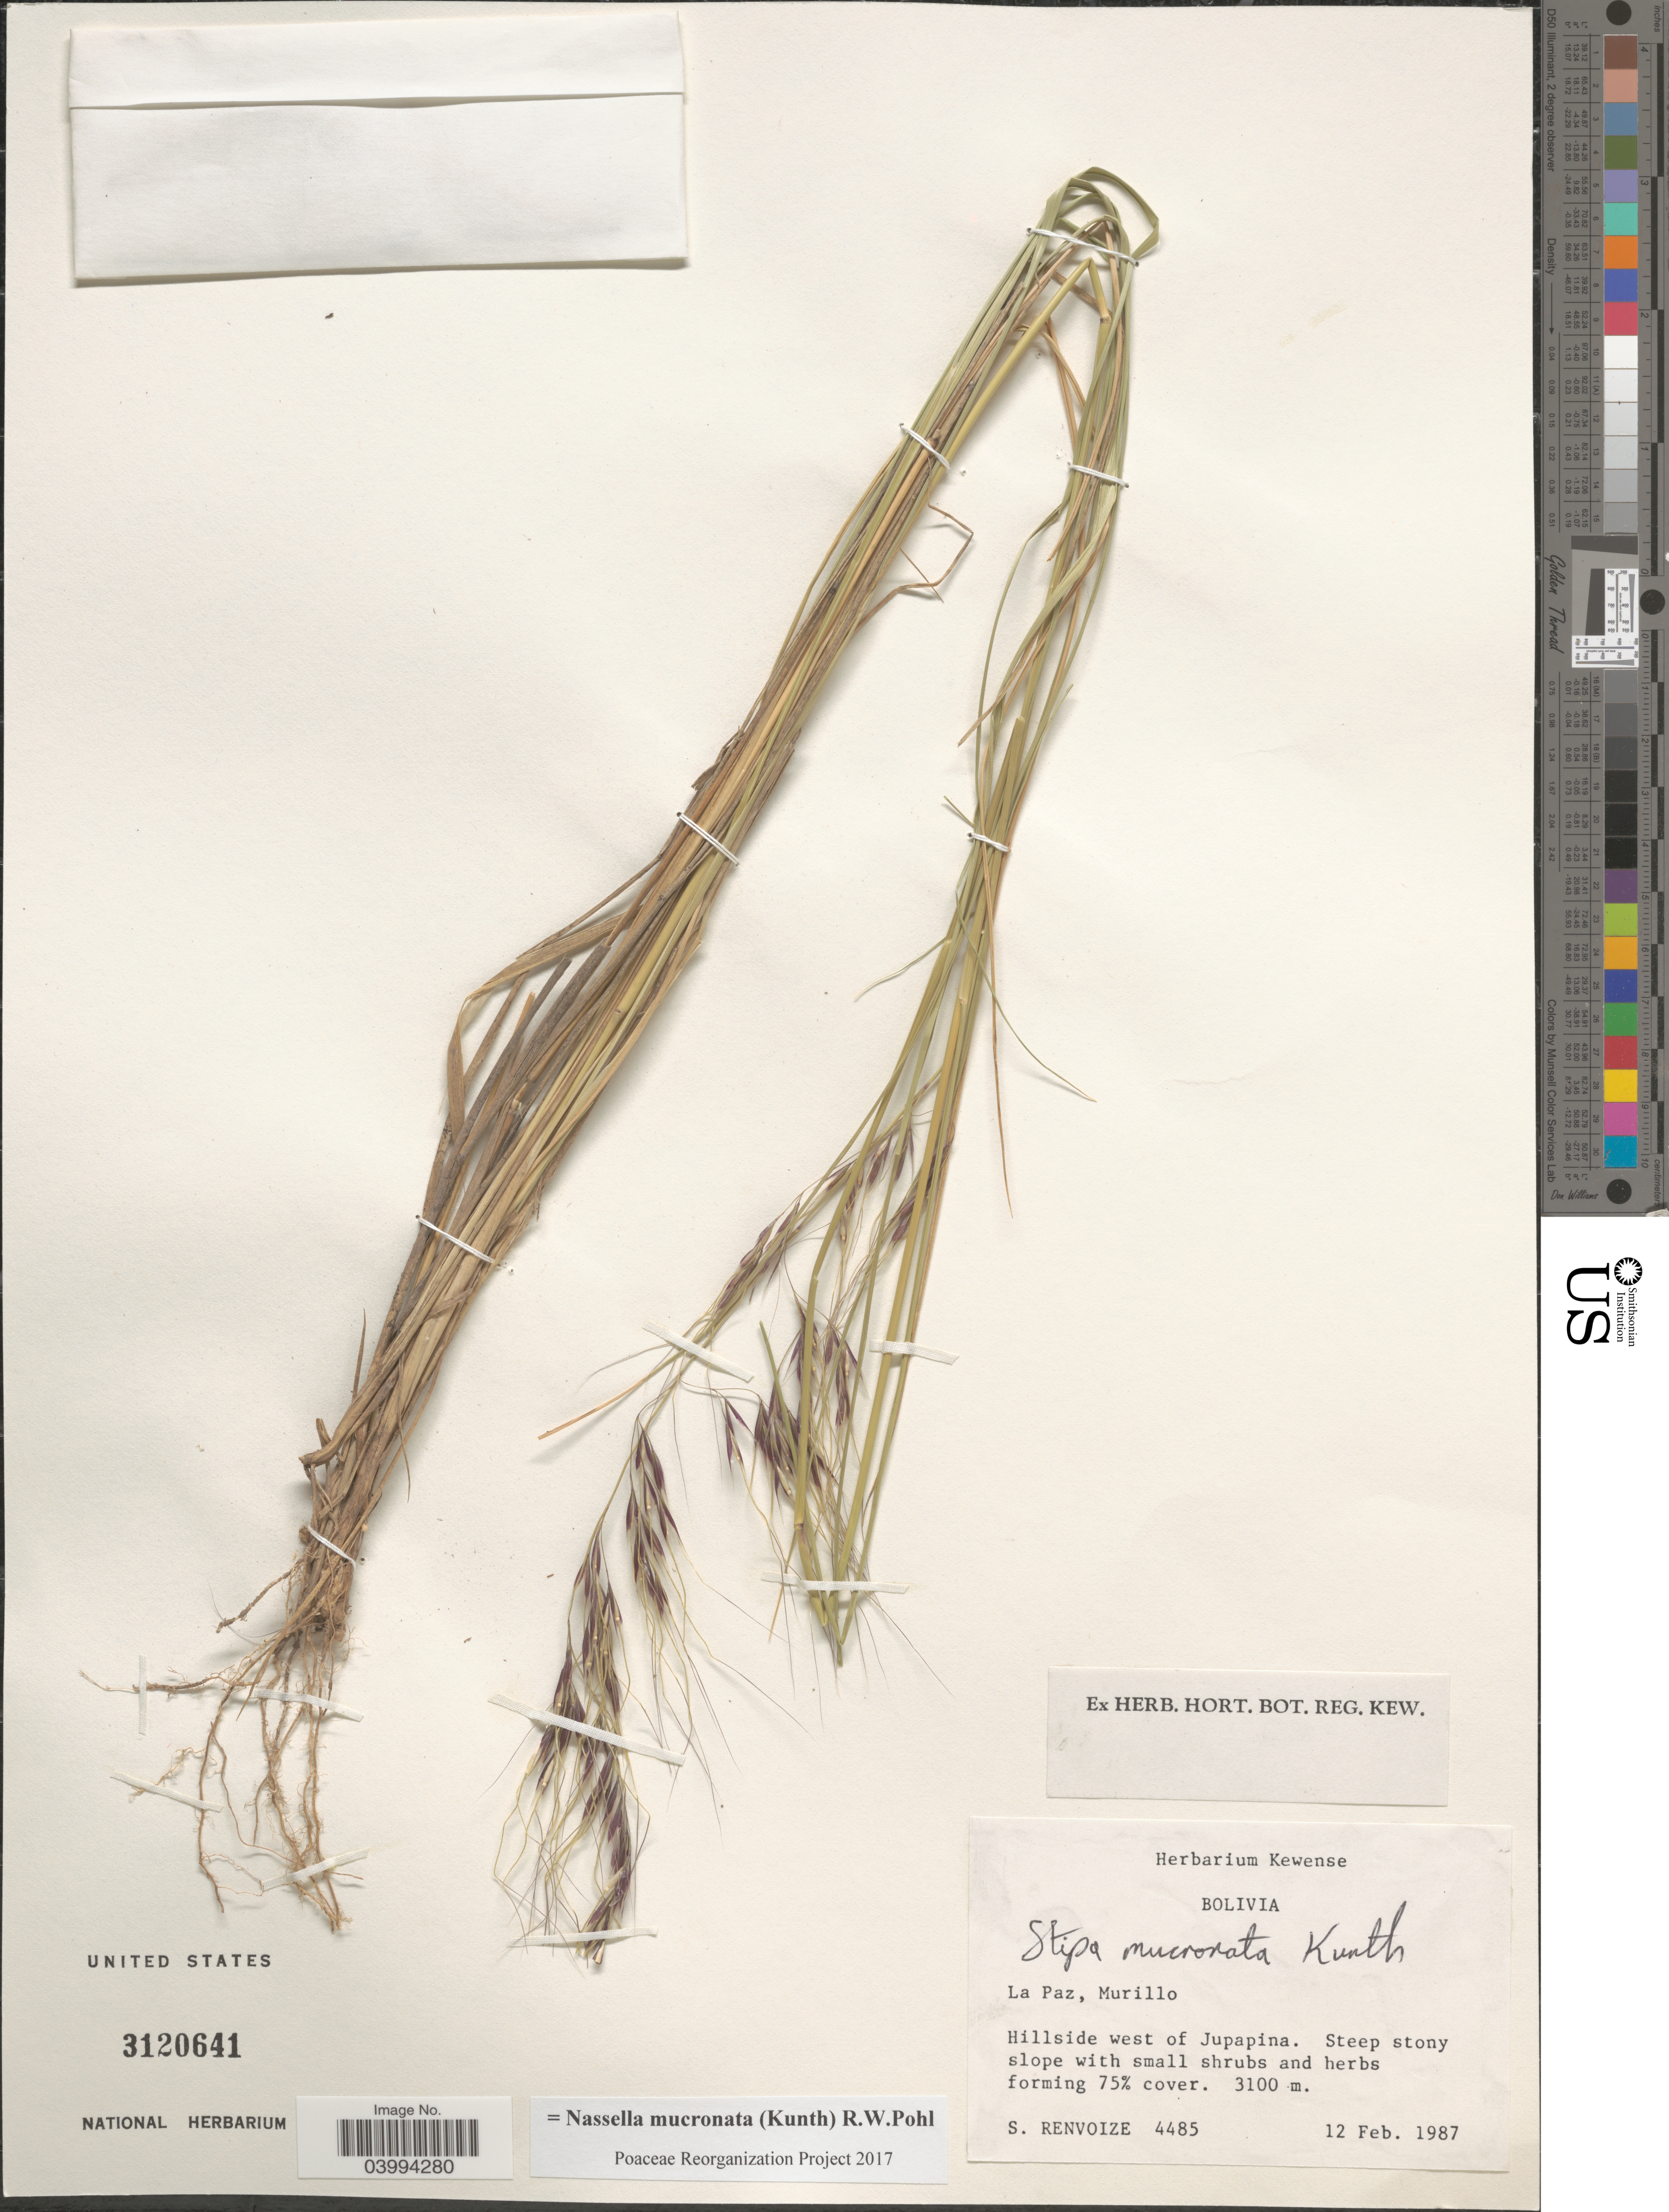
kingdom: Plantae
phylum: Tracheophyta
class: Liliopsida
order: Poales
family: Poaceae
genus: Nassella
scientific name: Nassella mucronata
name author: (Kunth) R.W. Pohl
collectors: S. A. Renvoize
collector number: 4485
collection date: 1987-02-12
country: Bolivia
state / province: La Paz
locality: Murillo. Hillside west of Jupapina.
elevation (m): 3100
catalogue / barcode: US 3120641